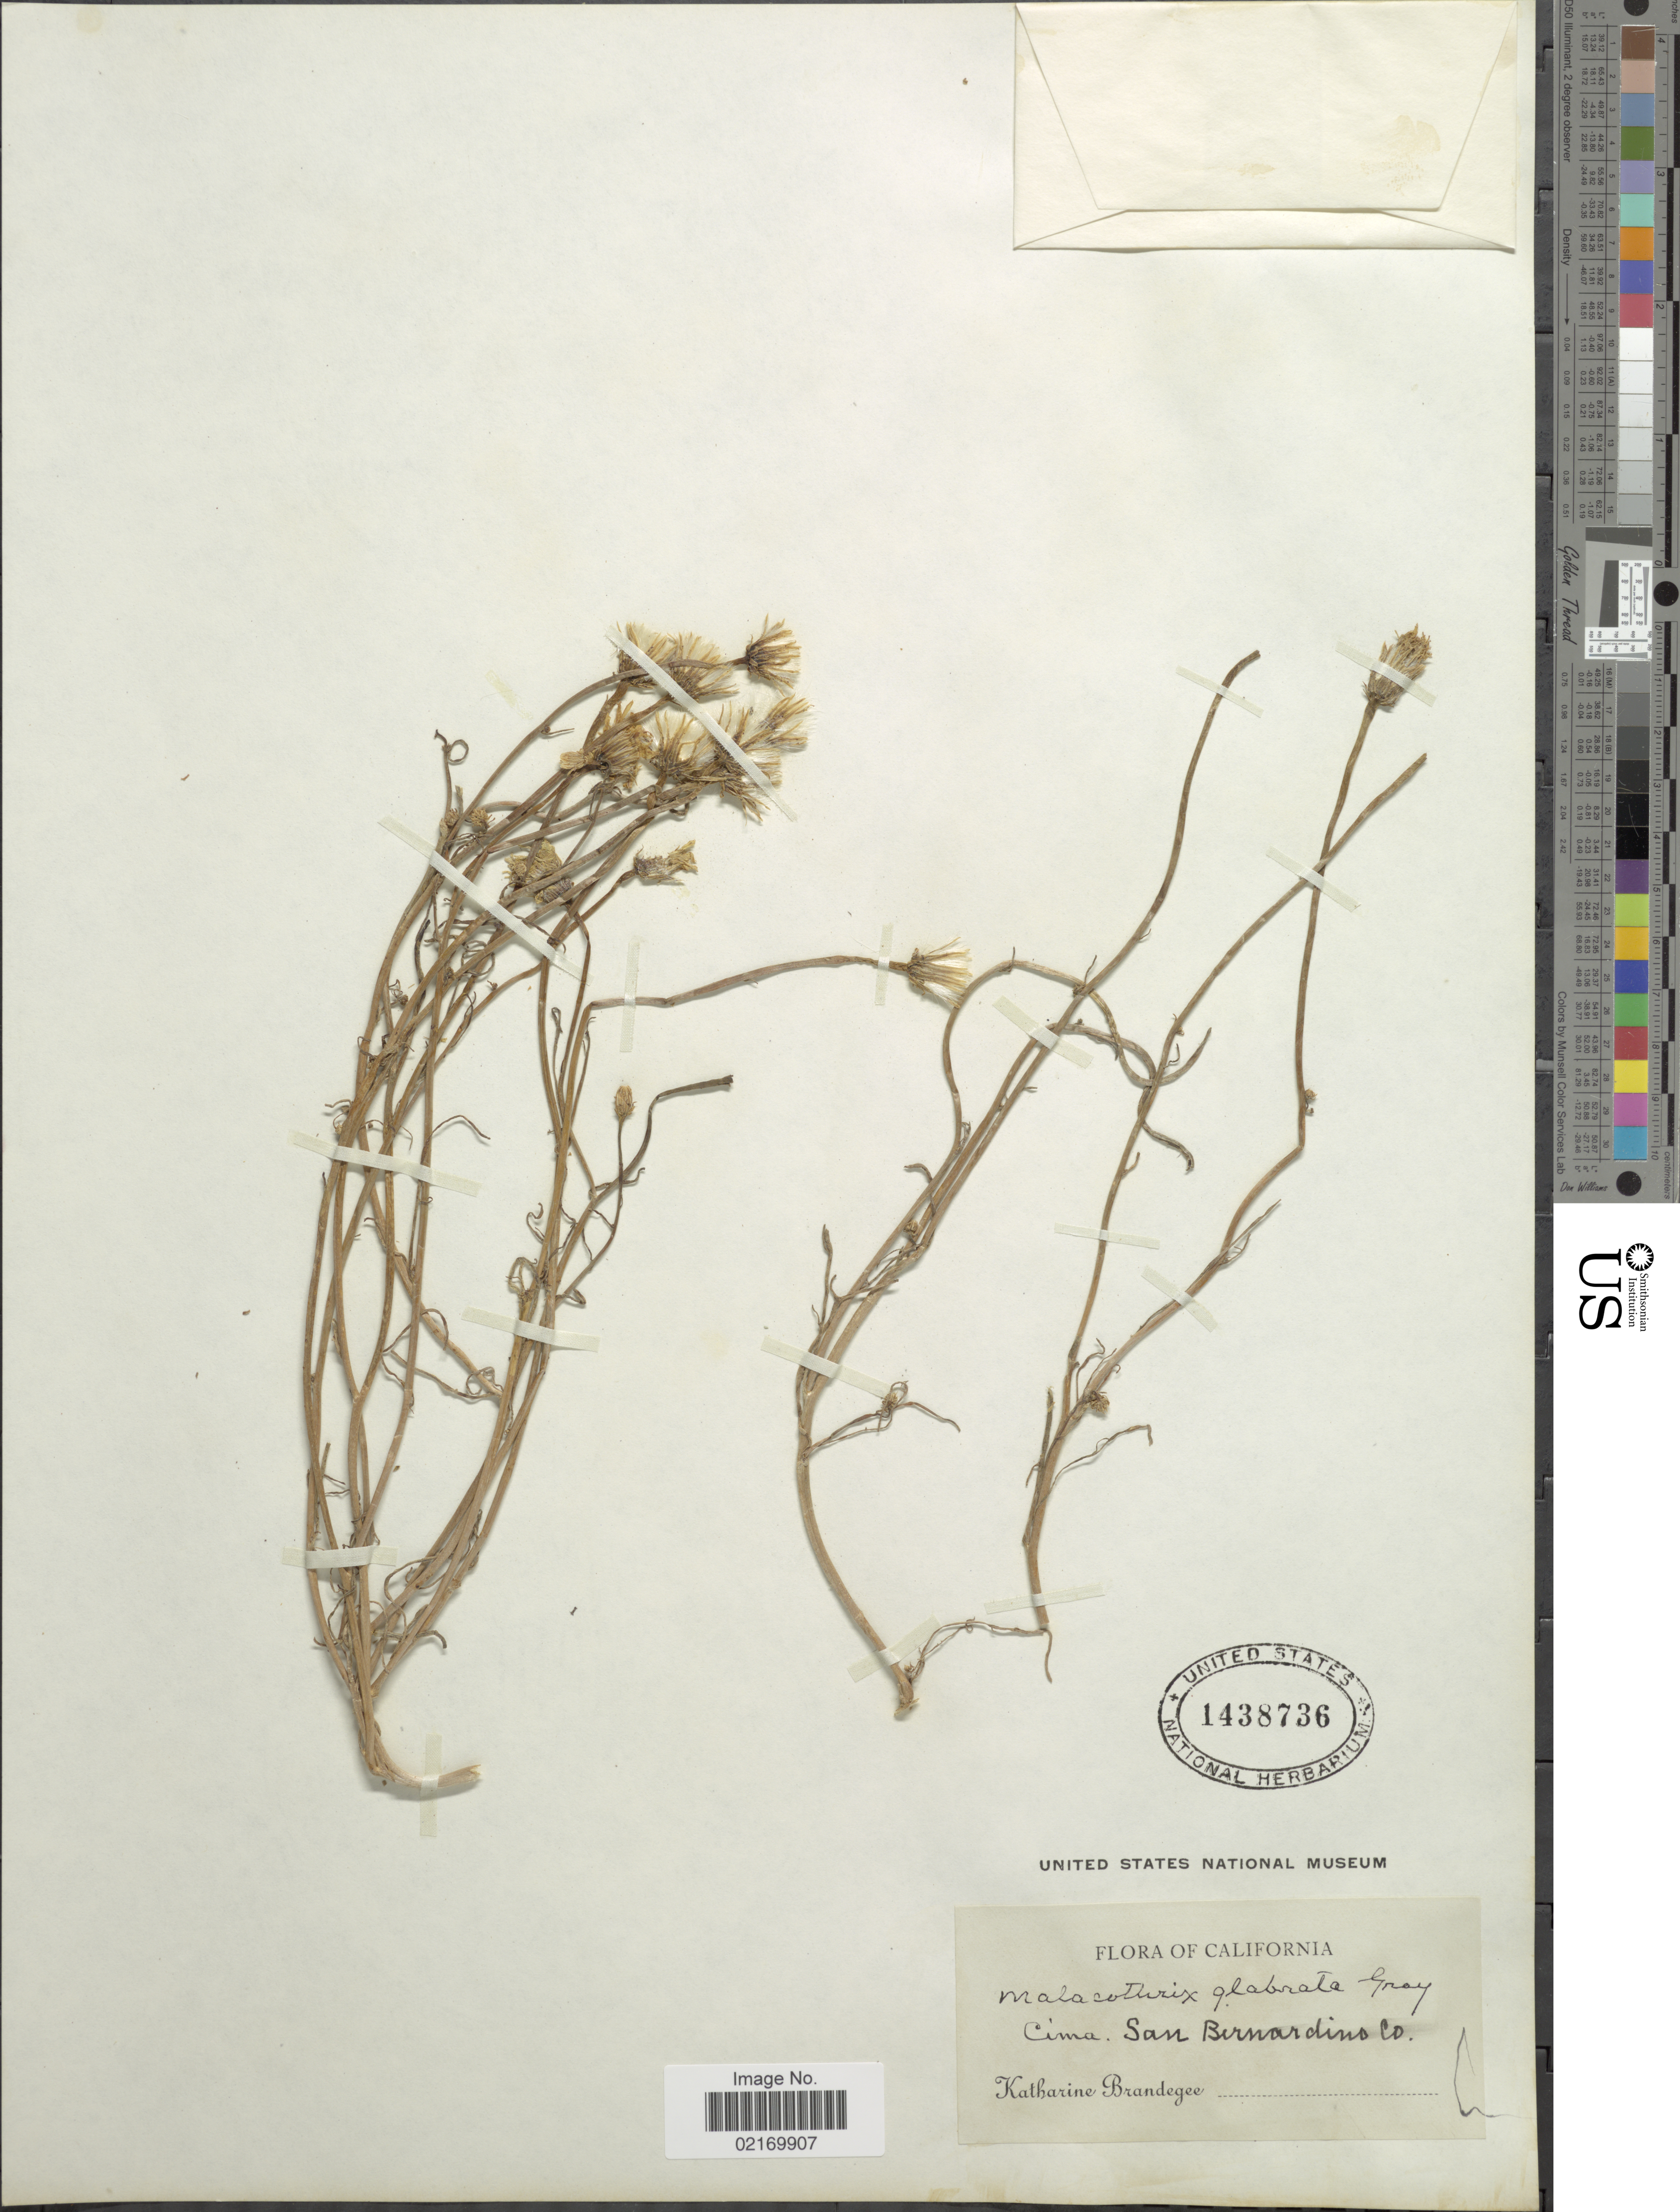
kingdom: Plantae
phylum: Tracheophyta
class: Magnoliopsida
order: Asterales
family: Asteraceae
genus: Malacothrix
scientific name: Malacothrix glabrata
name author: (A. Gray ex D.C. Eaton) A. Gray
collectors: M. K. Brandegee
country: United States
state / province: California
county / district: San Bernardino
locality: Cima, San Bernardino Co.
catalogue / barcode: US 1438736